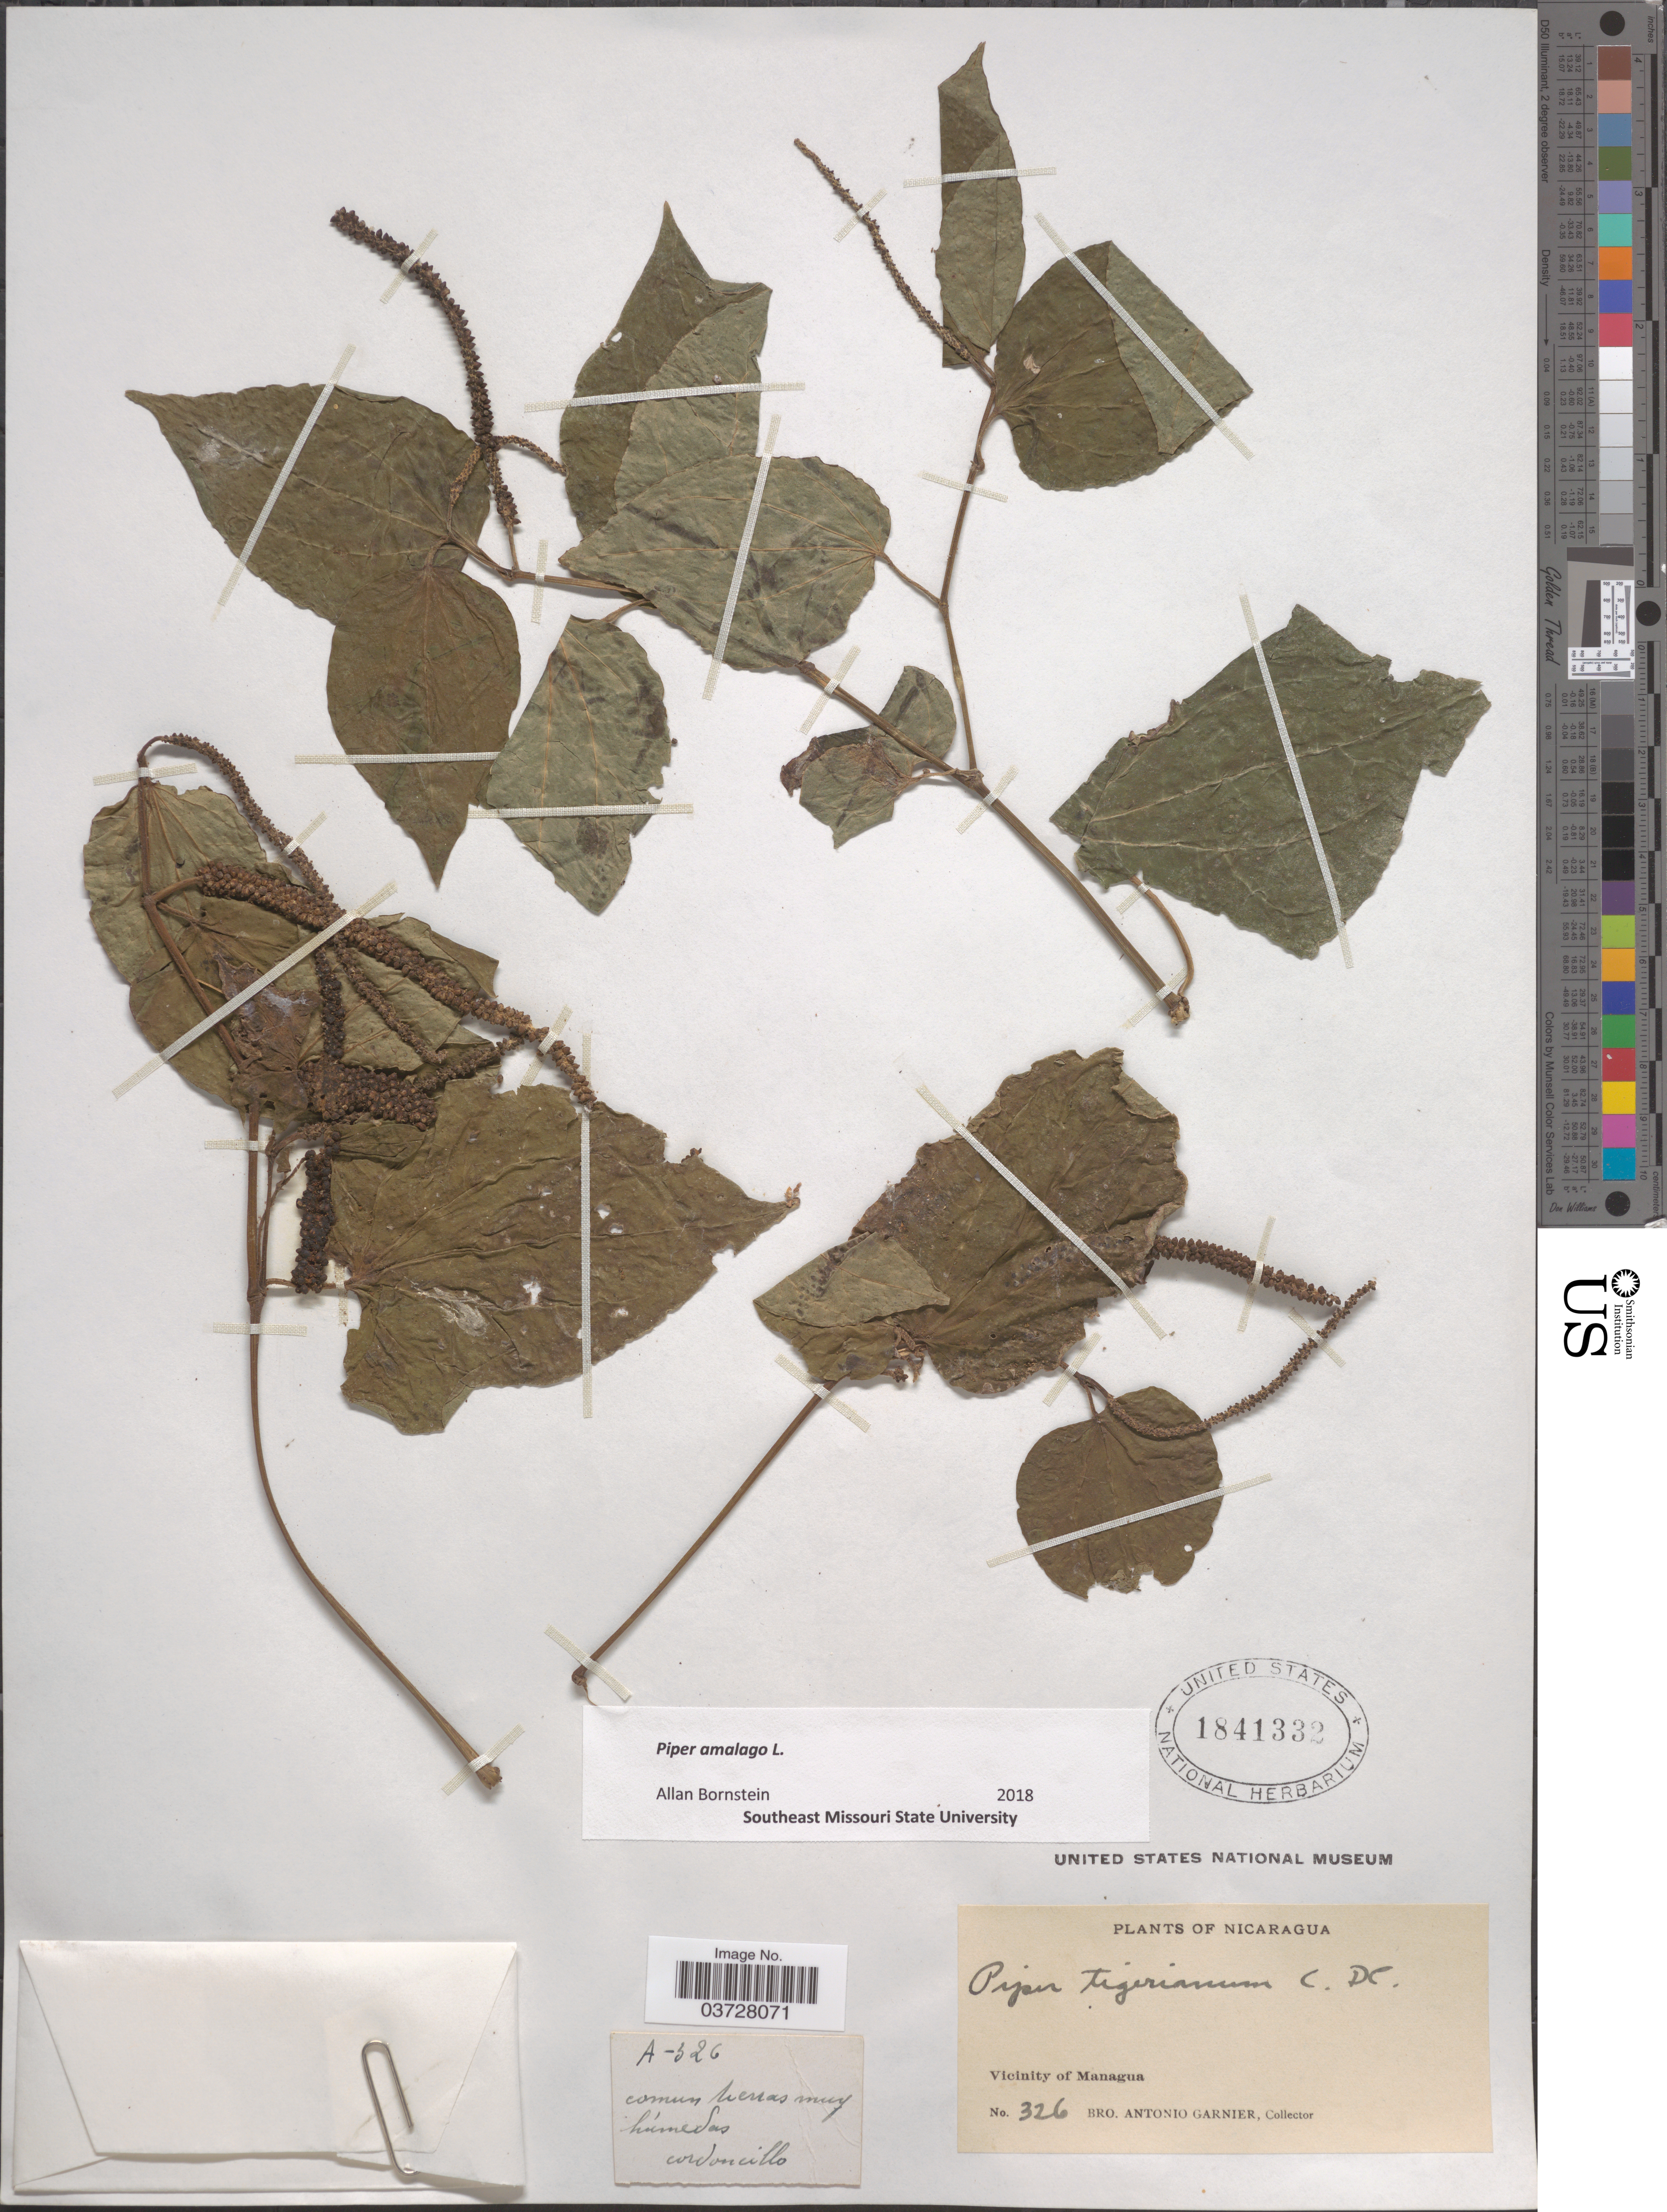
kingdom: Plantae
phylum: Tracheophyta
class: Magnoliopsida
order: Piperales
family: Piperaceae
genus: Piper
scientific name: Piper amalago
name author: L.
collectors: Bro. A. Garnier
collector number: A-326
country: Nicaragua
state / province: Managua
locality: Vicinity of Managua.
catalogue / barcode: US 1841332